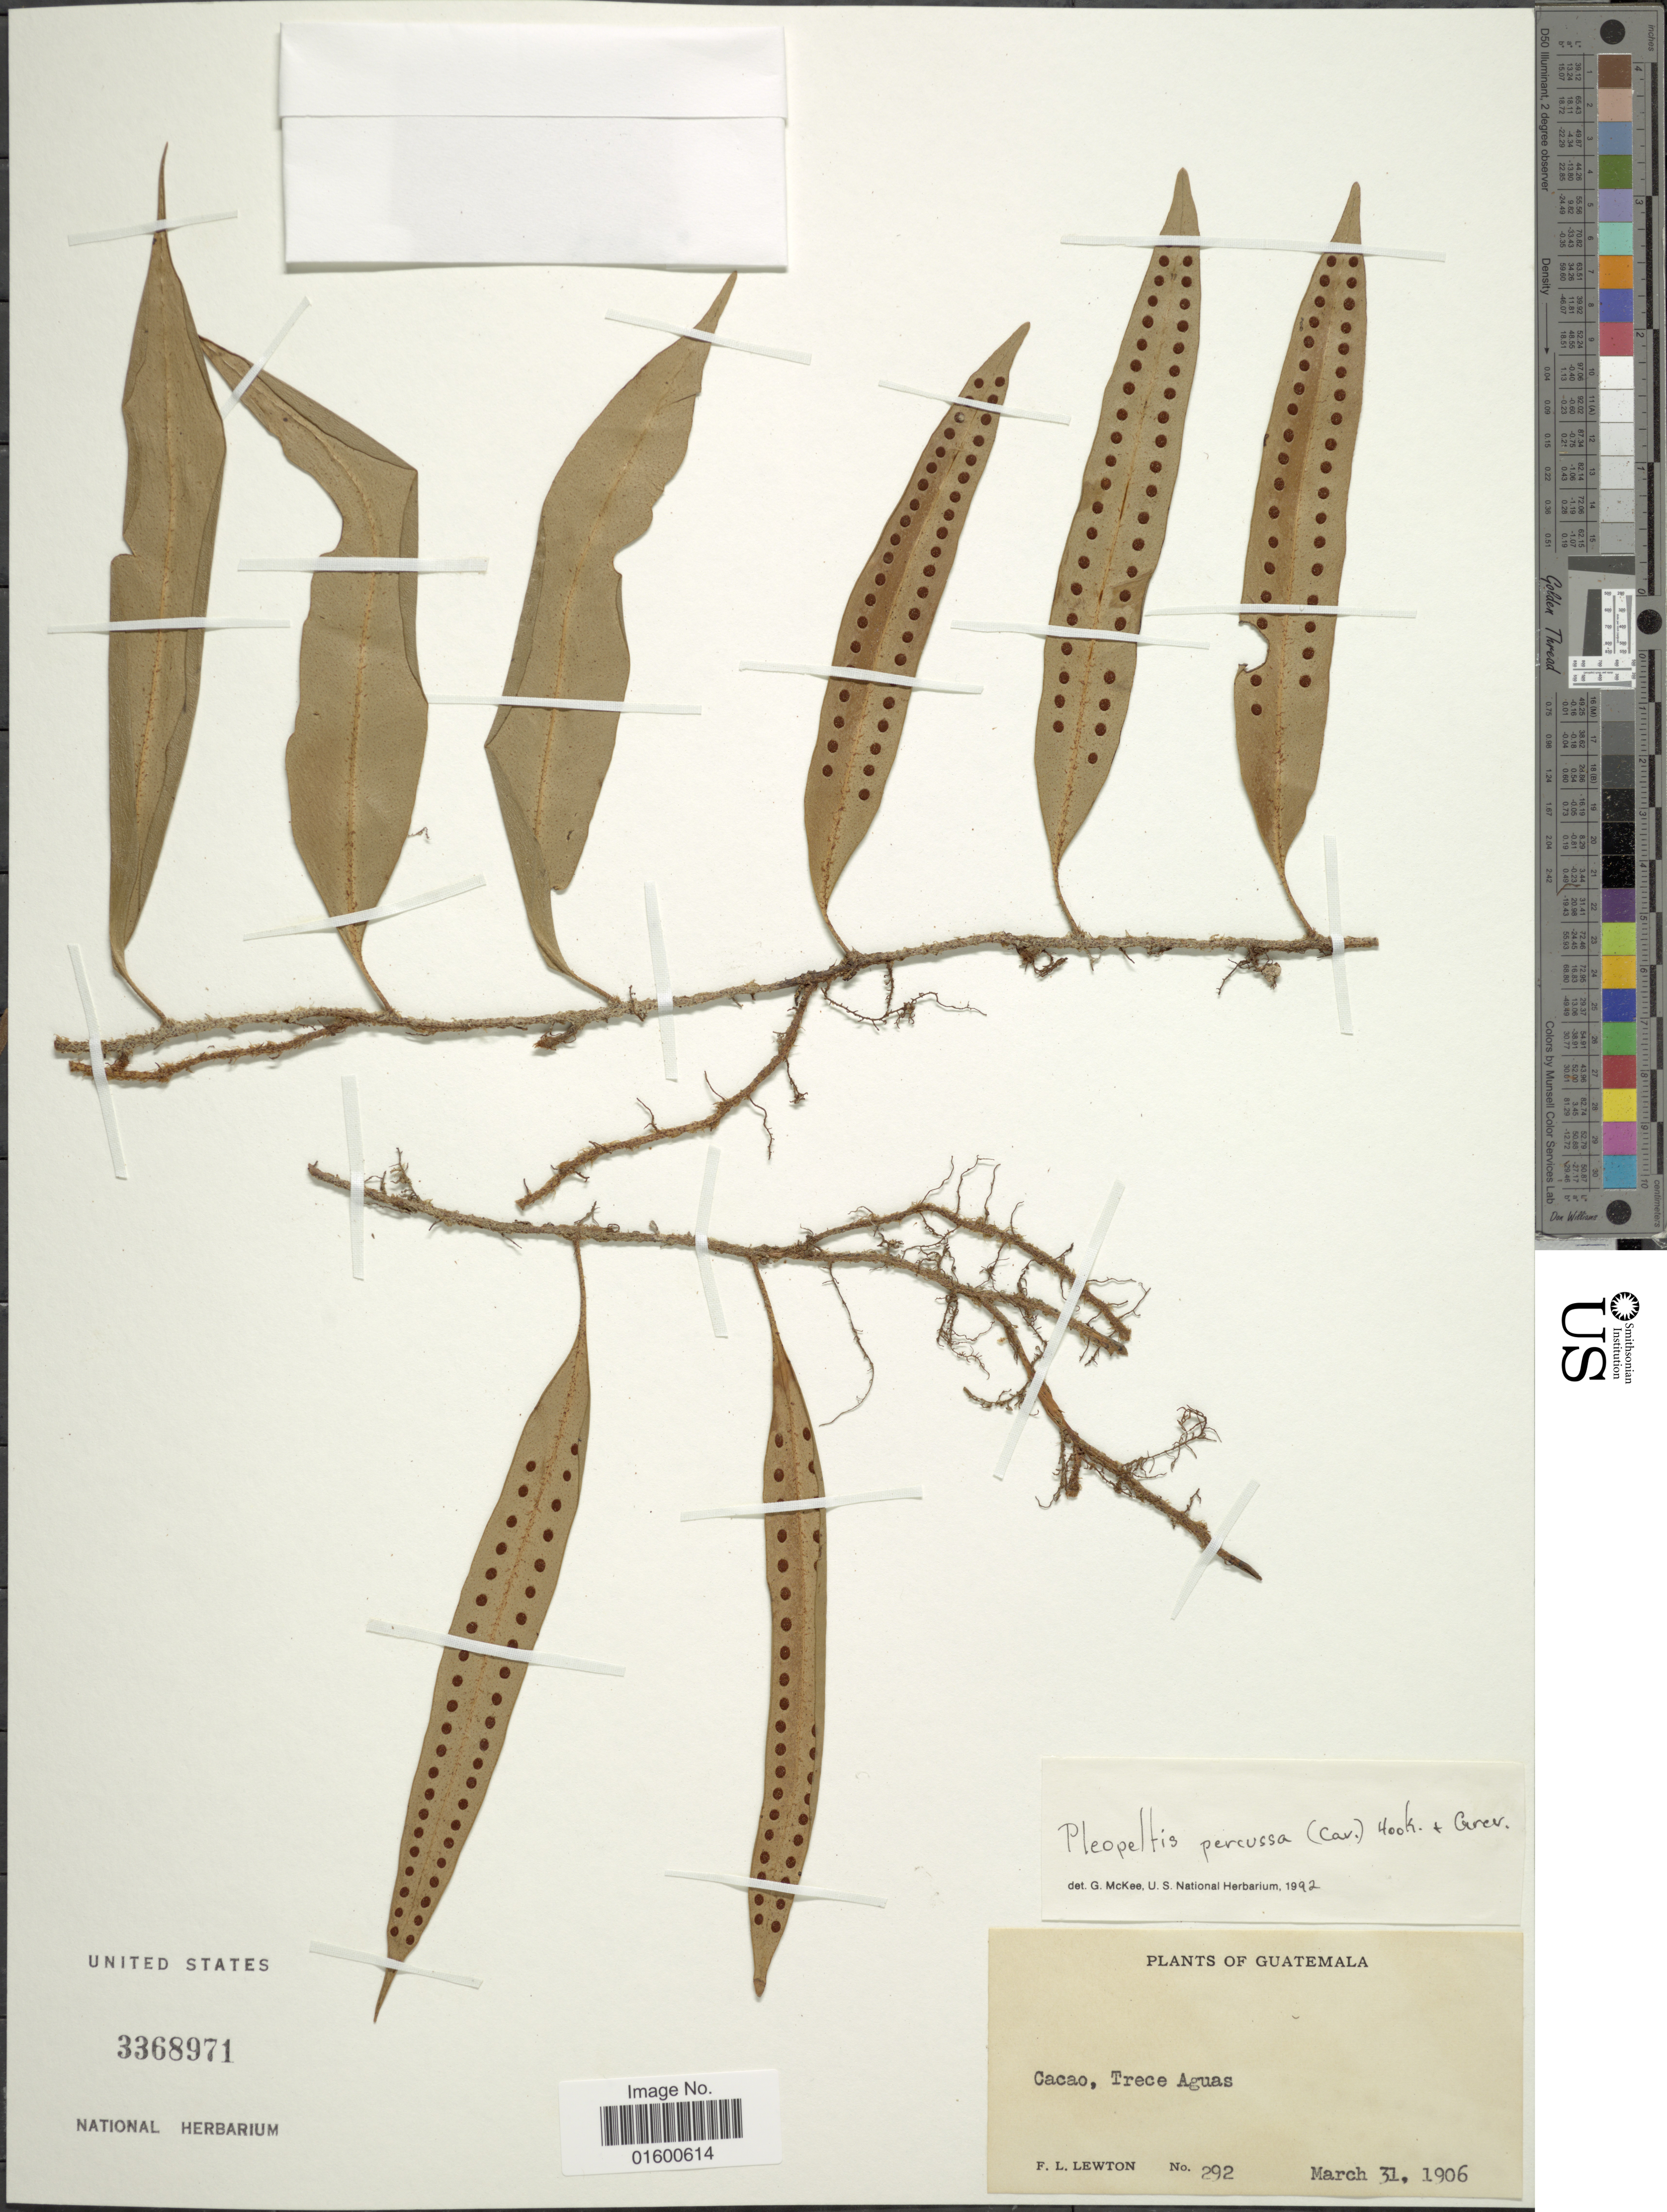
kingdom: Plantae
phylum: Tracheophyta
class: Polypodiopsida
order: Polypodiales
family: Polypodiaceae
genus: Microgramma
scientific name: Microgramma percussa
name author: (Cav.) de la Sota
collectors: F. L. Lewton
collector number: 292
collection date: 1906-03-31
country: Guatemala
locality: Cacao, Trece Aguas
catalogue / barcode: US 3368971